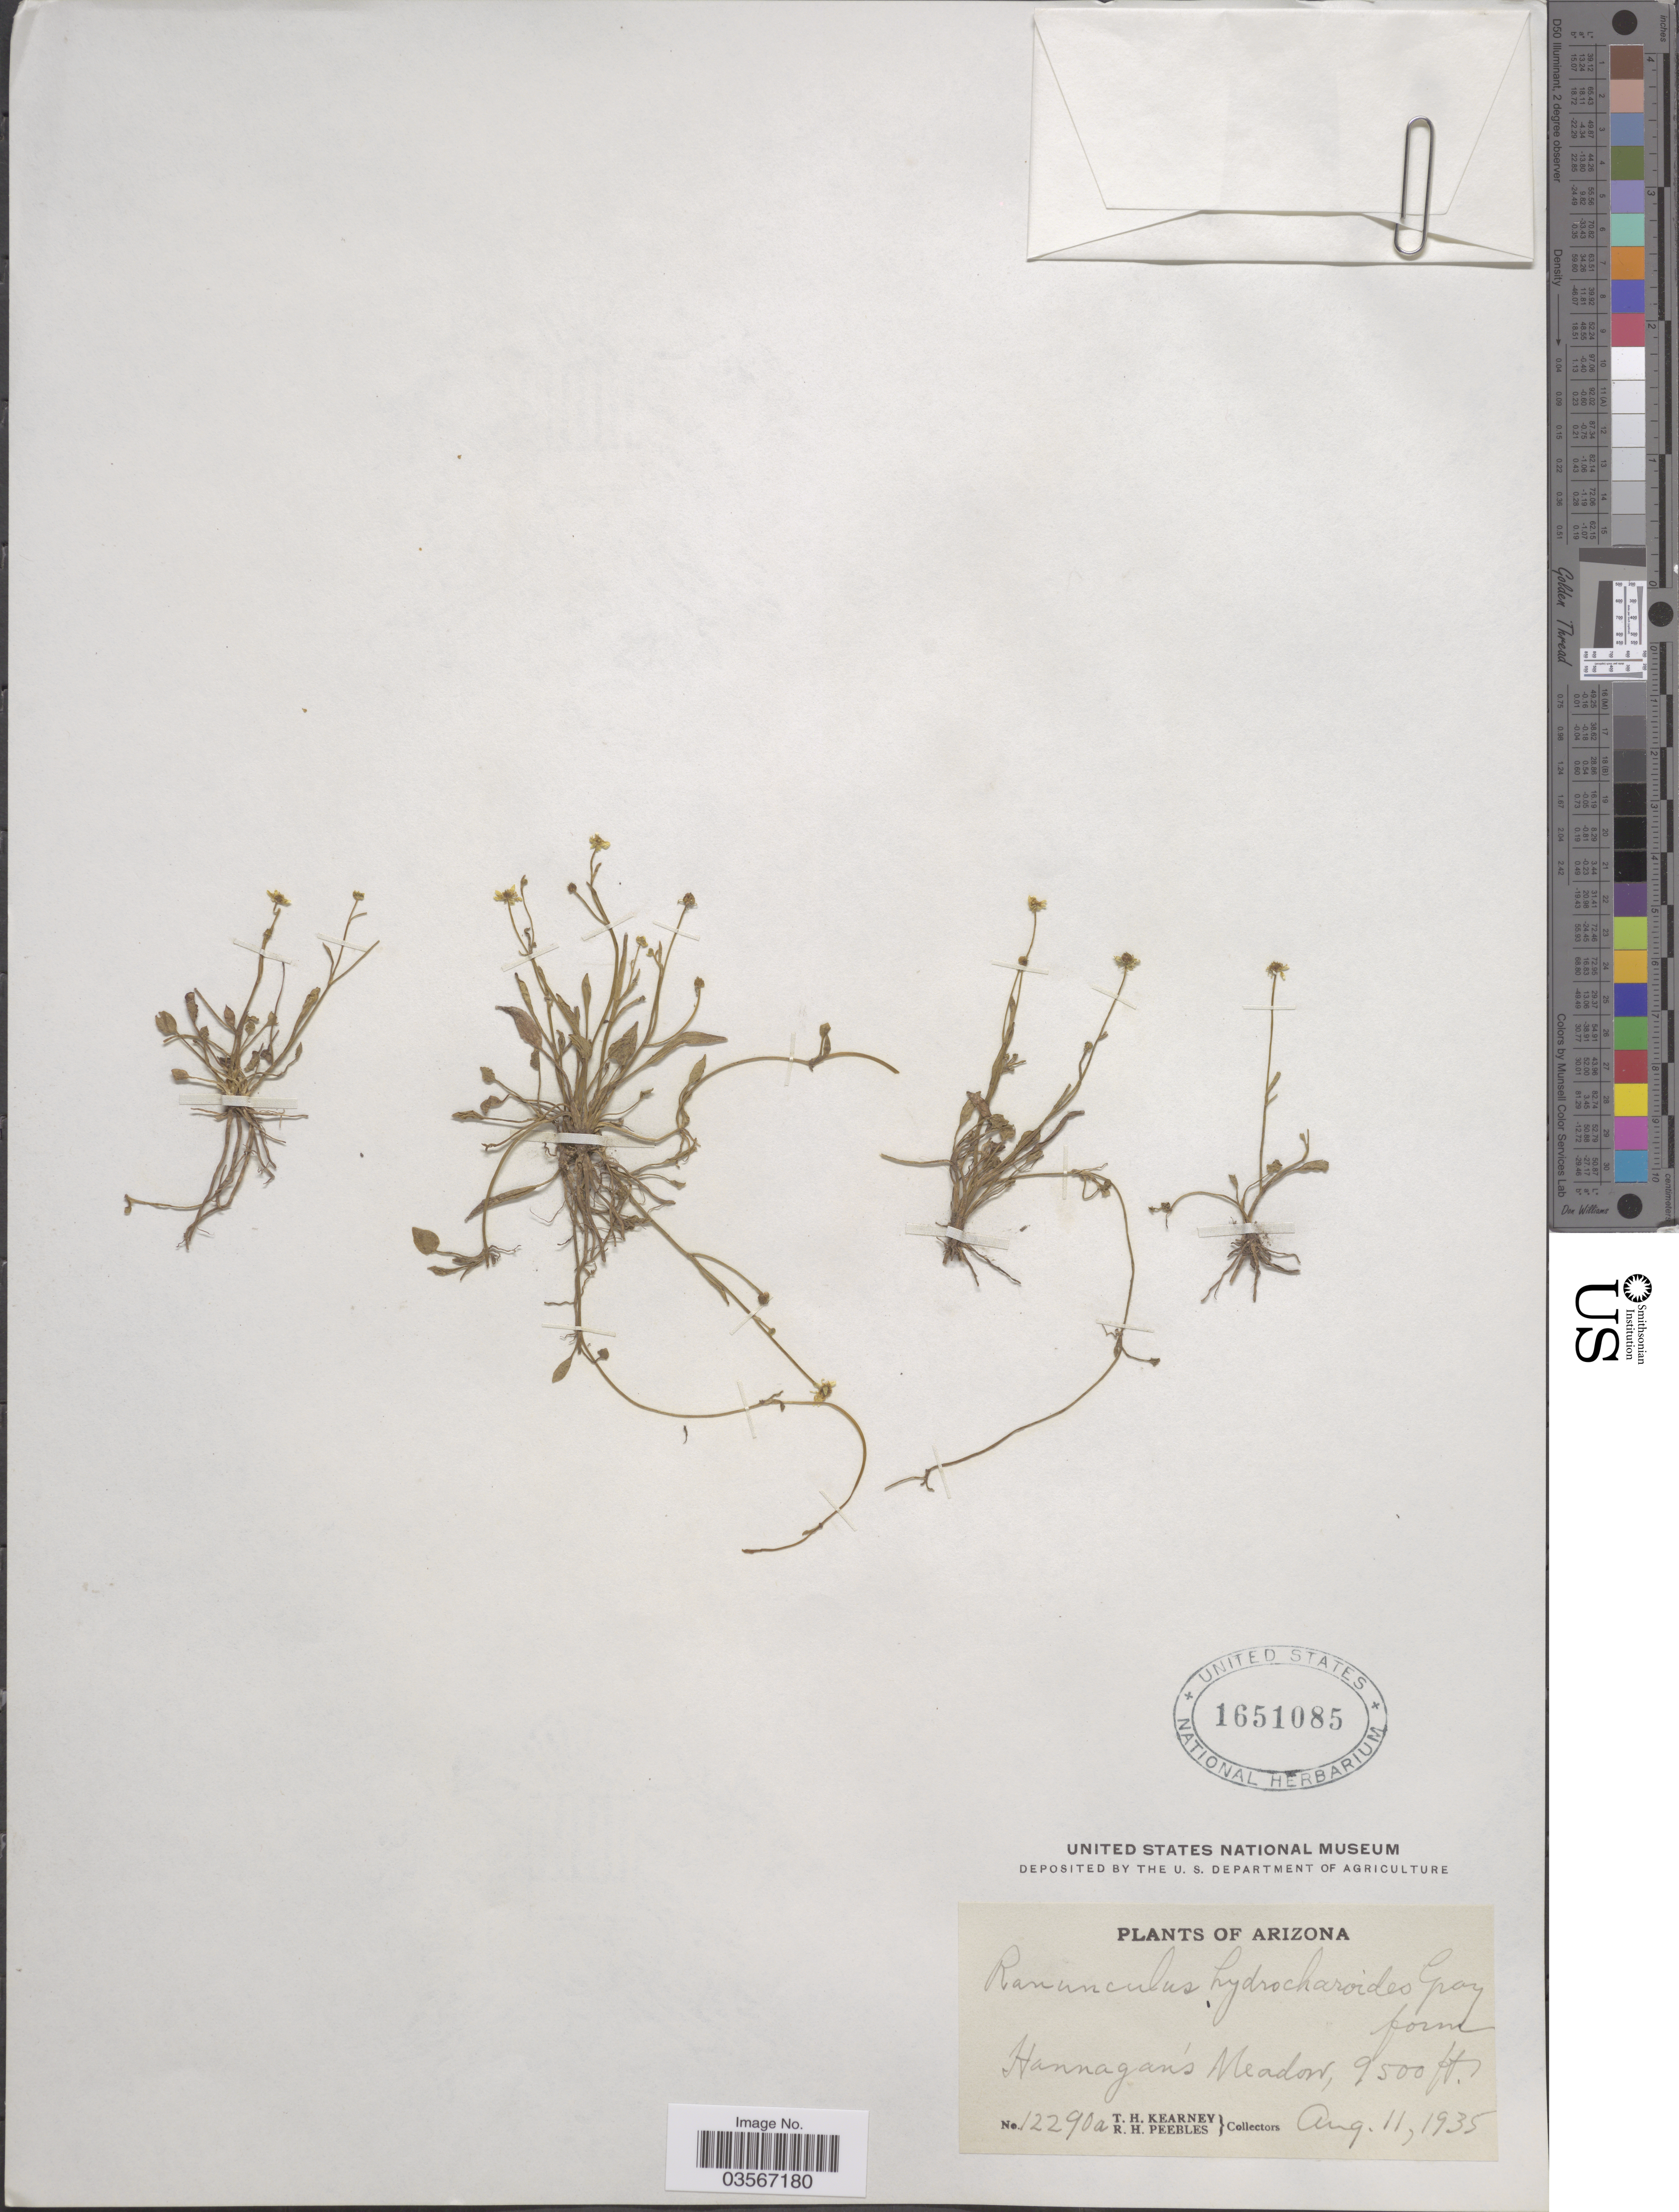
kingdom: Plantae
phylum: Tracheophyta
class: Magnoliopsida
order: Ranunculales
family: Ranunculaceae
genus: Ranunculus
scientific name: Ranunculus hydrocharoides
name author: A. Gray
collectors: T. H. Kearney & R. H. Peebles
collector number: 12290a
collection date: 1935-08-11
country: United States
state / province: Arizona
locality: Hannagan's Meadow.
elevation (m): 2896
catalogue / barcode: US 1651085